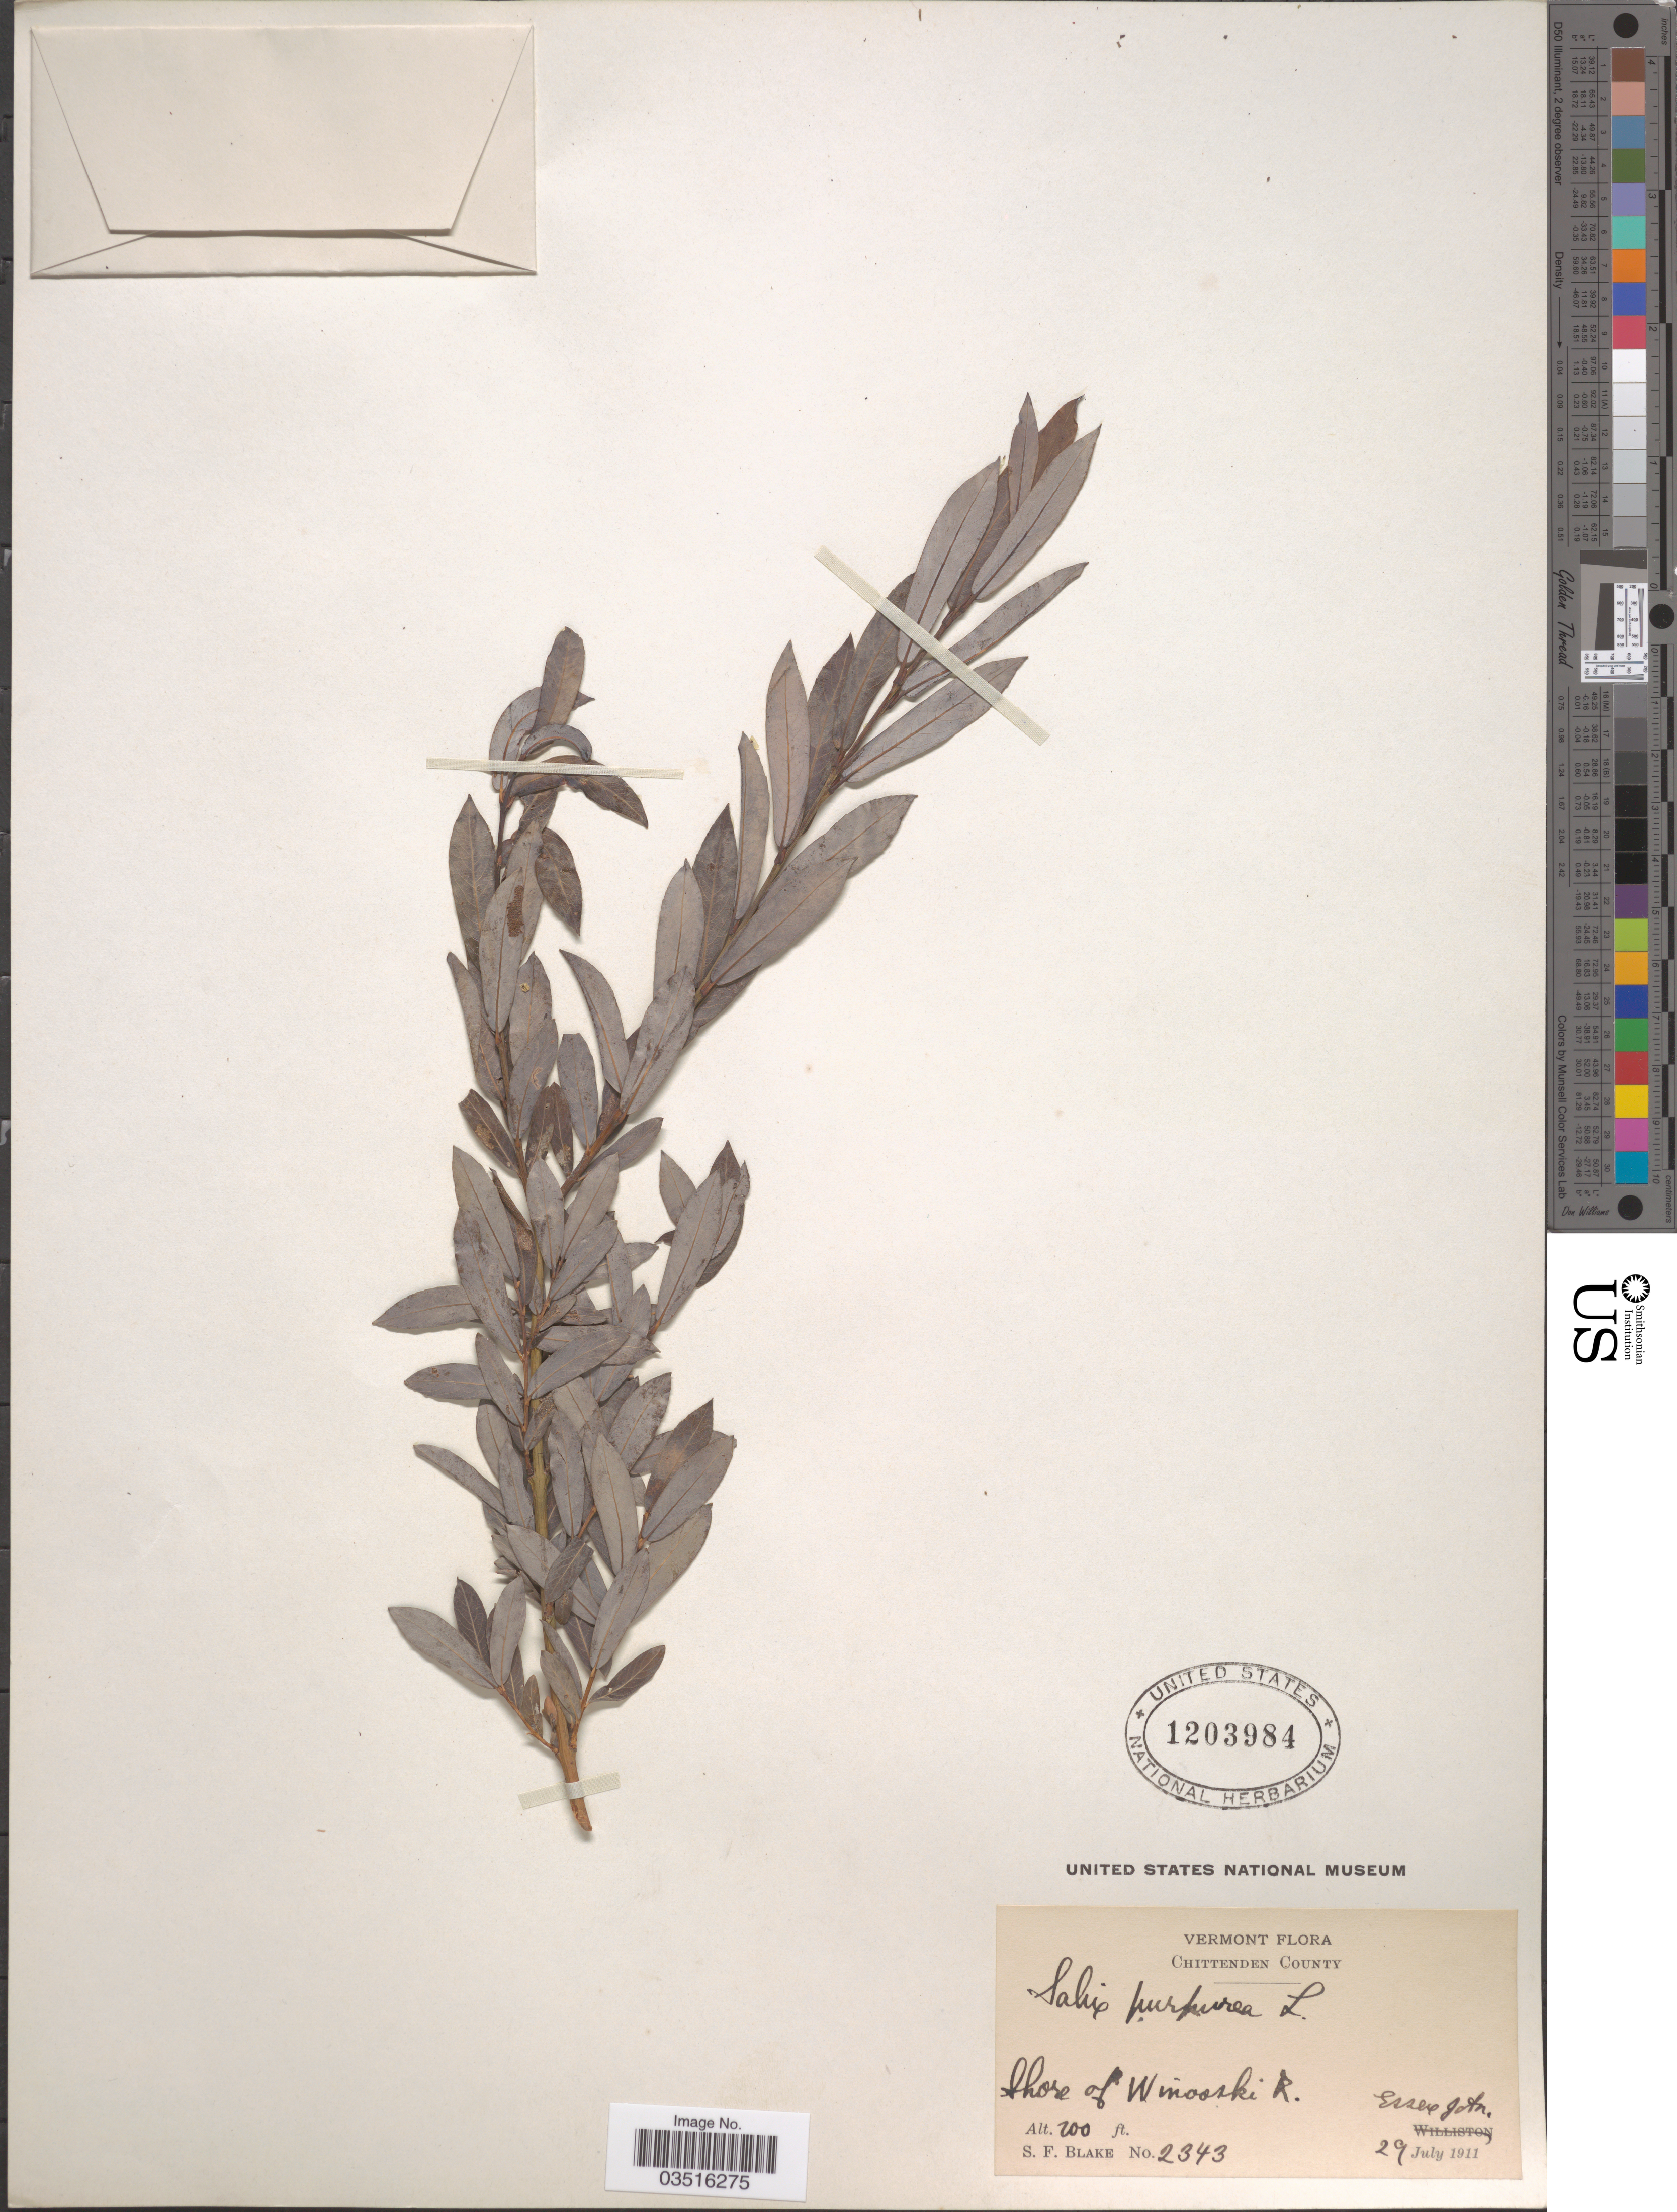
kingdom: Plantae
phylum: Tracheophyta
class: Magnoliopsida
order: Malpighiales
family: Salicaceae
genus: Salix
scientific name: Salix purpurea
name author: L.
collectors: S. Blake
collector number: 2343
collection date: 1911-07-29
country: United States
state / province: Vermont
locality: Chittenden County. Shore of Winooski R. Essex Jctn.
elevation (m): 61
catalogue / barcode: US 1203984